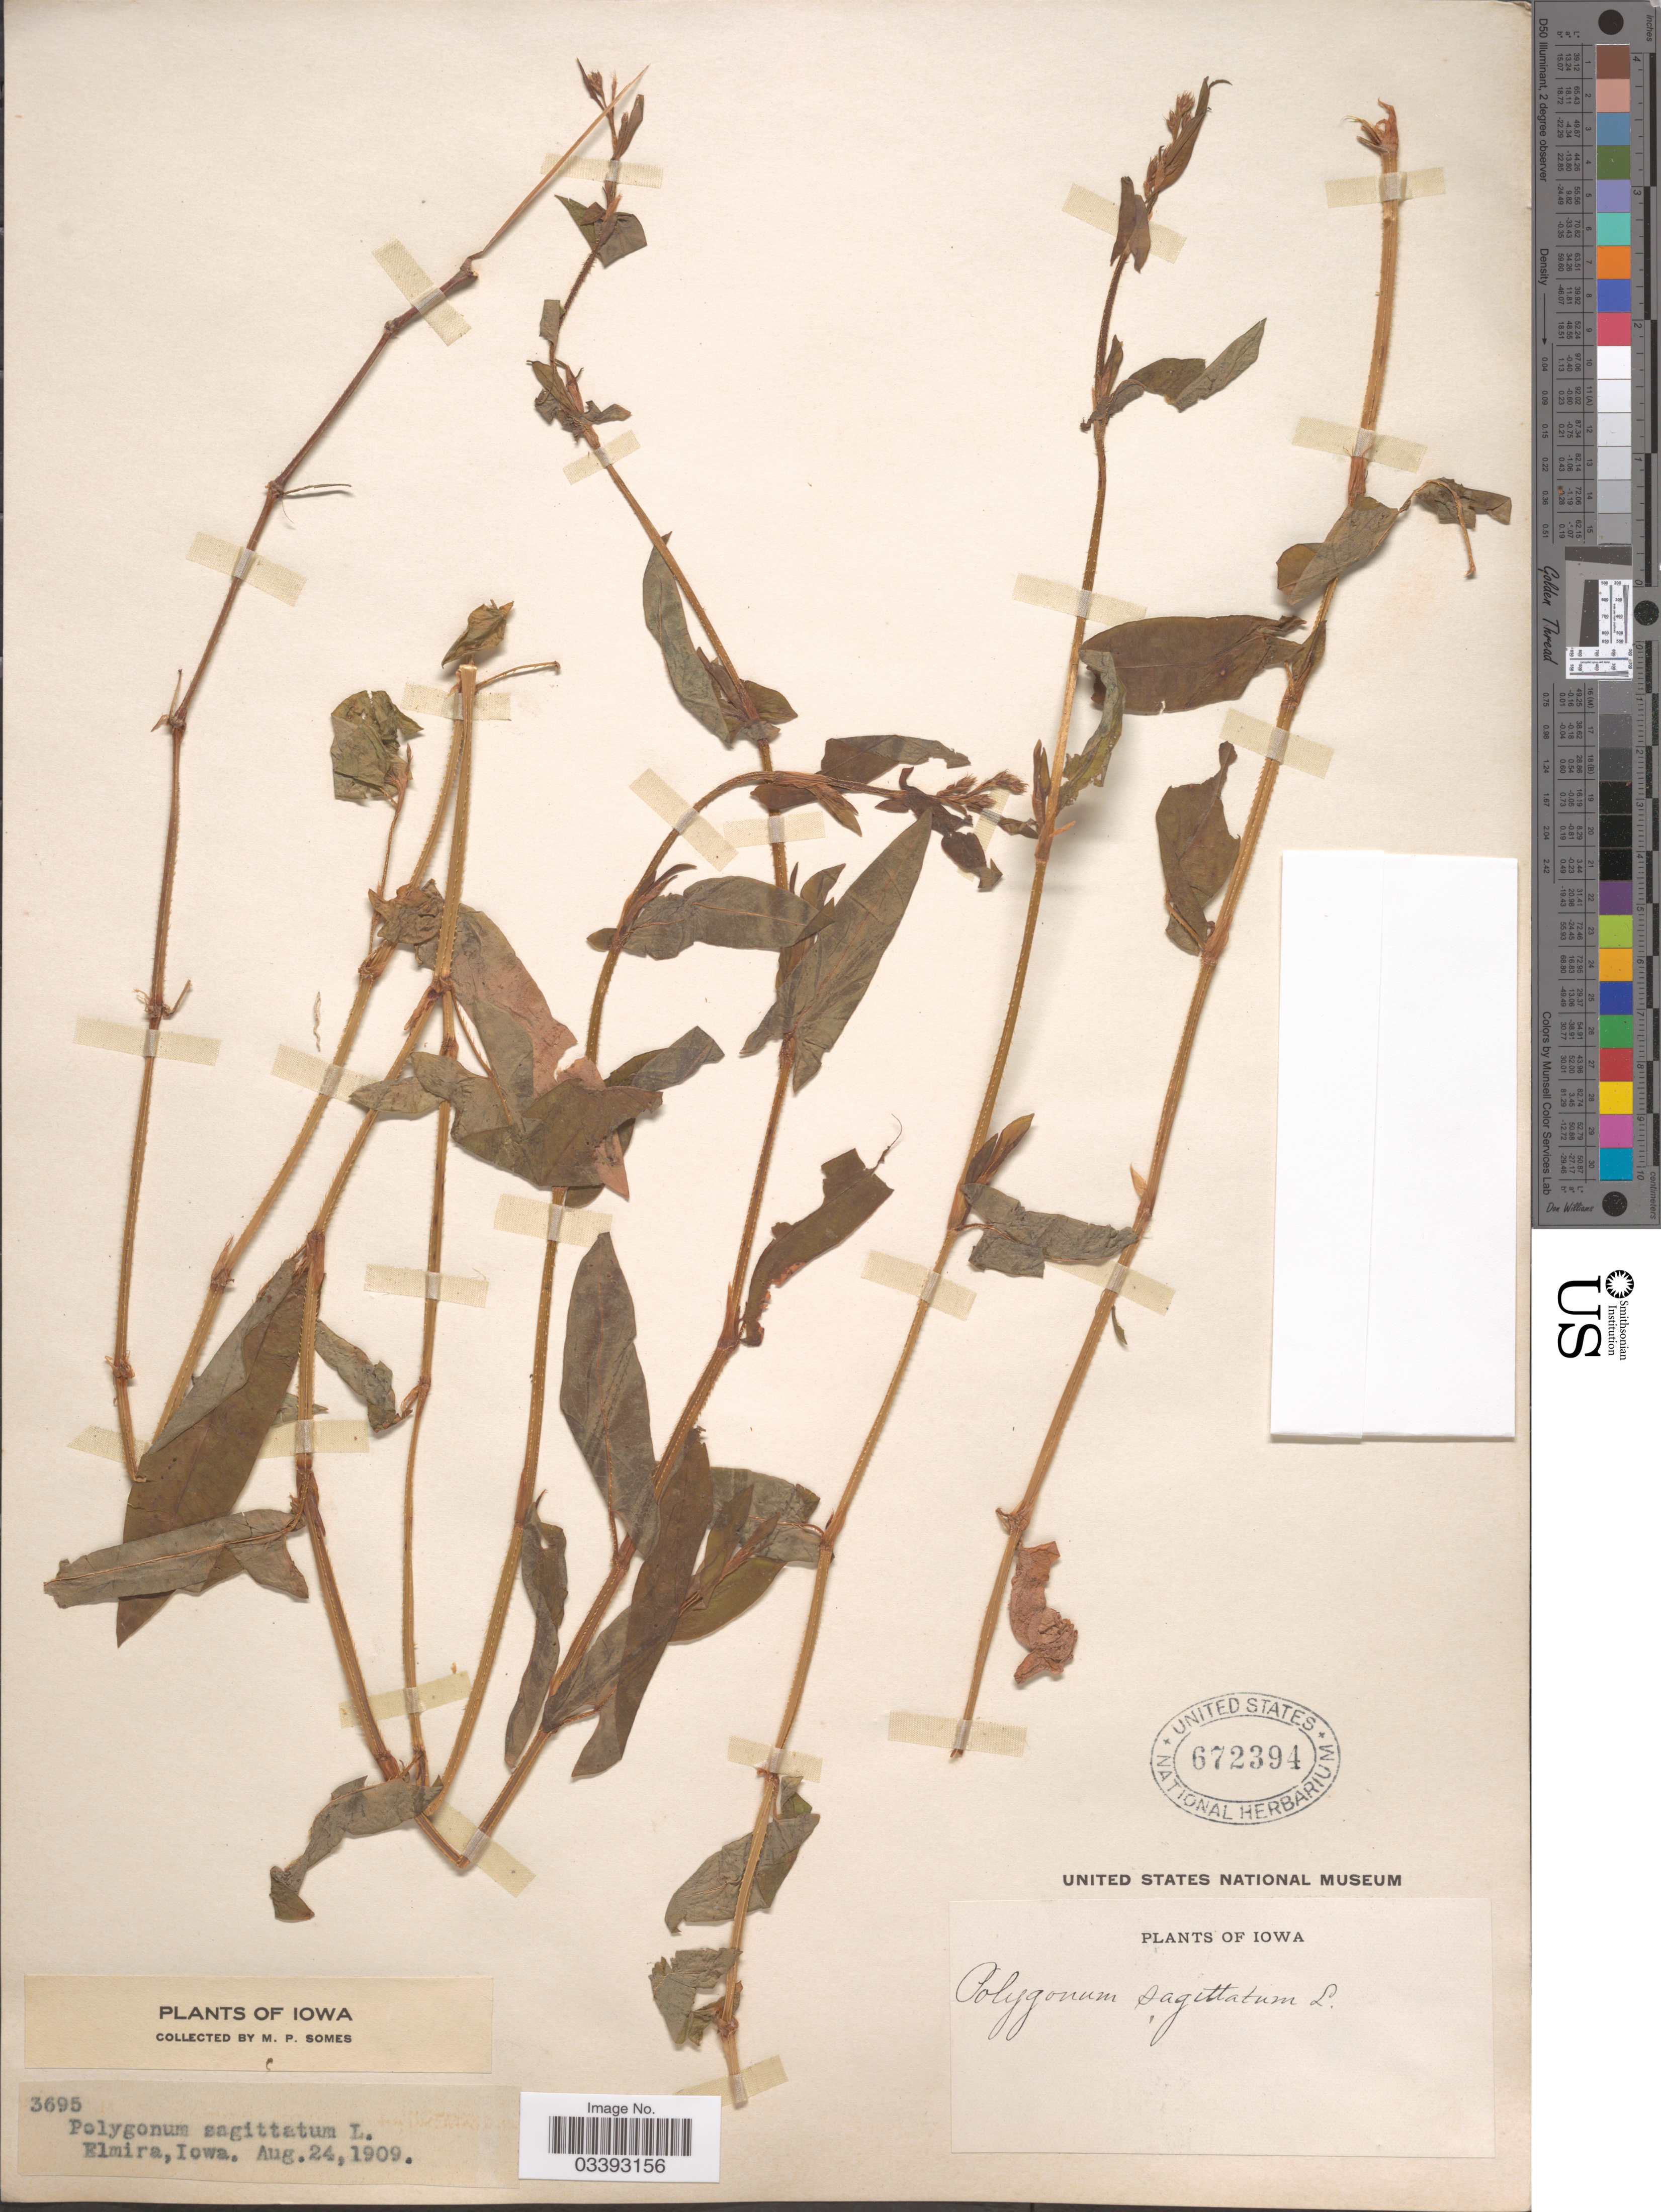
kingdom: Plantae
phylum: Tracheophyta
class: Magnoliopsida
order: Caryophyllales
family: Polygonaceae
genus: Persicaria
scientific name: Persicaria sagittata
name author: (L.) H. Gross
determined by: Atha, D. E.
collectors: M. Somes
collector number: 3695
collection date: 1909-08-24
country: United States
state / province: Iowa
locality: Elmira.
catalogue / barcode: US 672394